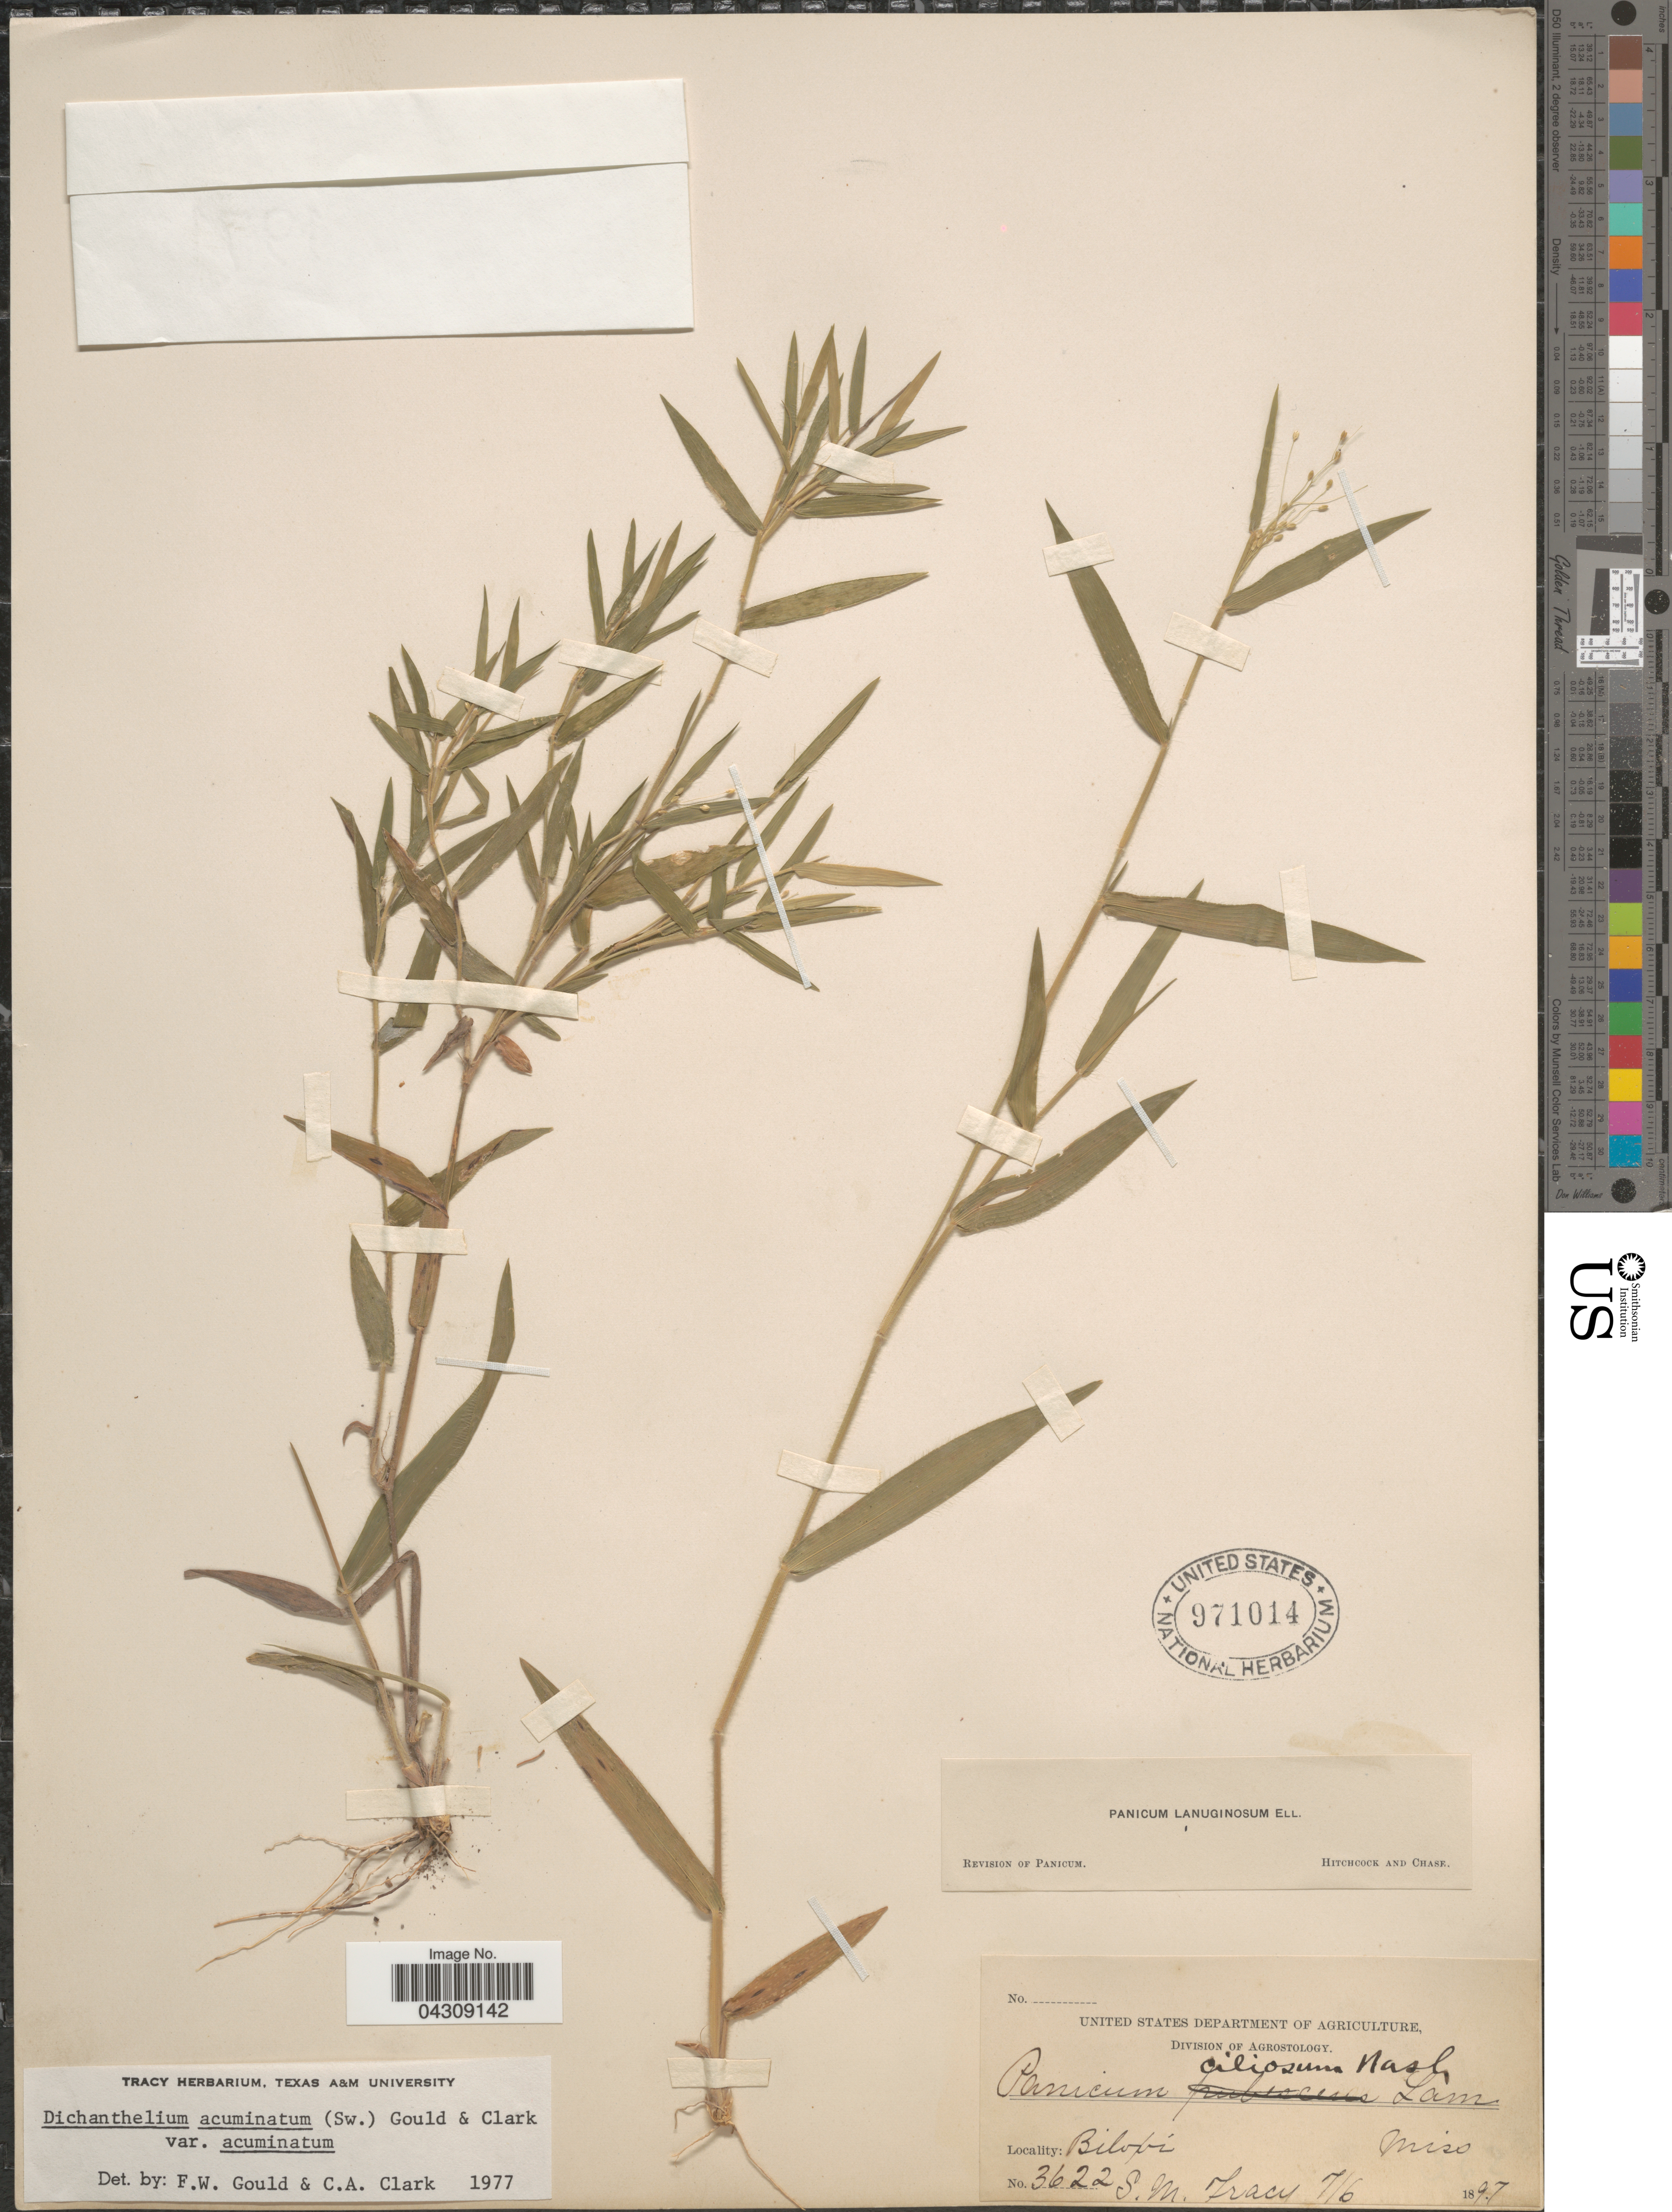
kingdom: Plantae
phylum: Tracheophyta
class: Liliopsida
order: Poales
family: Poaceae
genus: Dichanthelium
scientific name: Dichanthelium acuminatum var. acuminatum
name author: (Sw.) Gould & C.A. Clark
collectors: S. M. Tracy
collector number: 3622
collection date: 1897-07-06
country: United States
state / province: Mississippi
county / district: Harrison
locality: Biloxi.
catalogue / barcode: US 971014